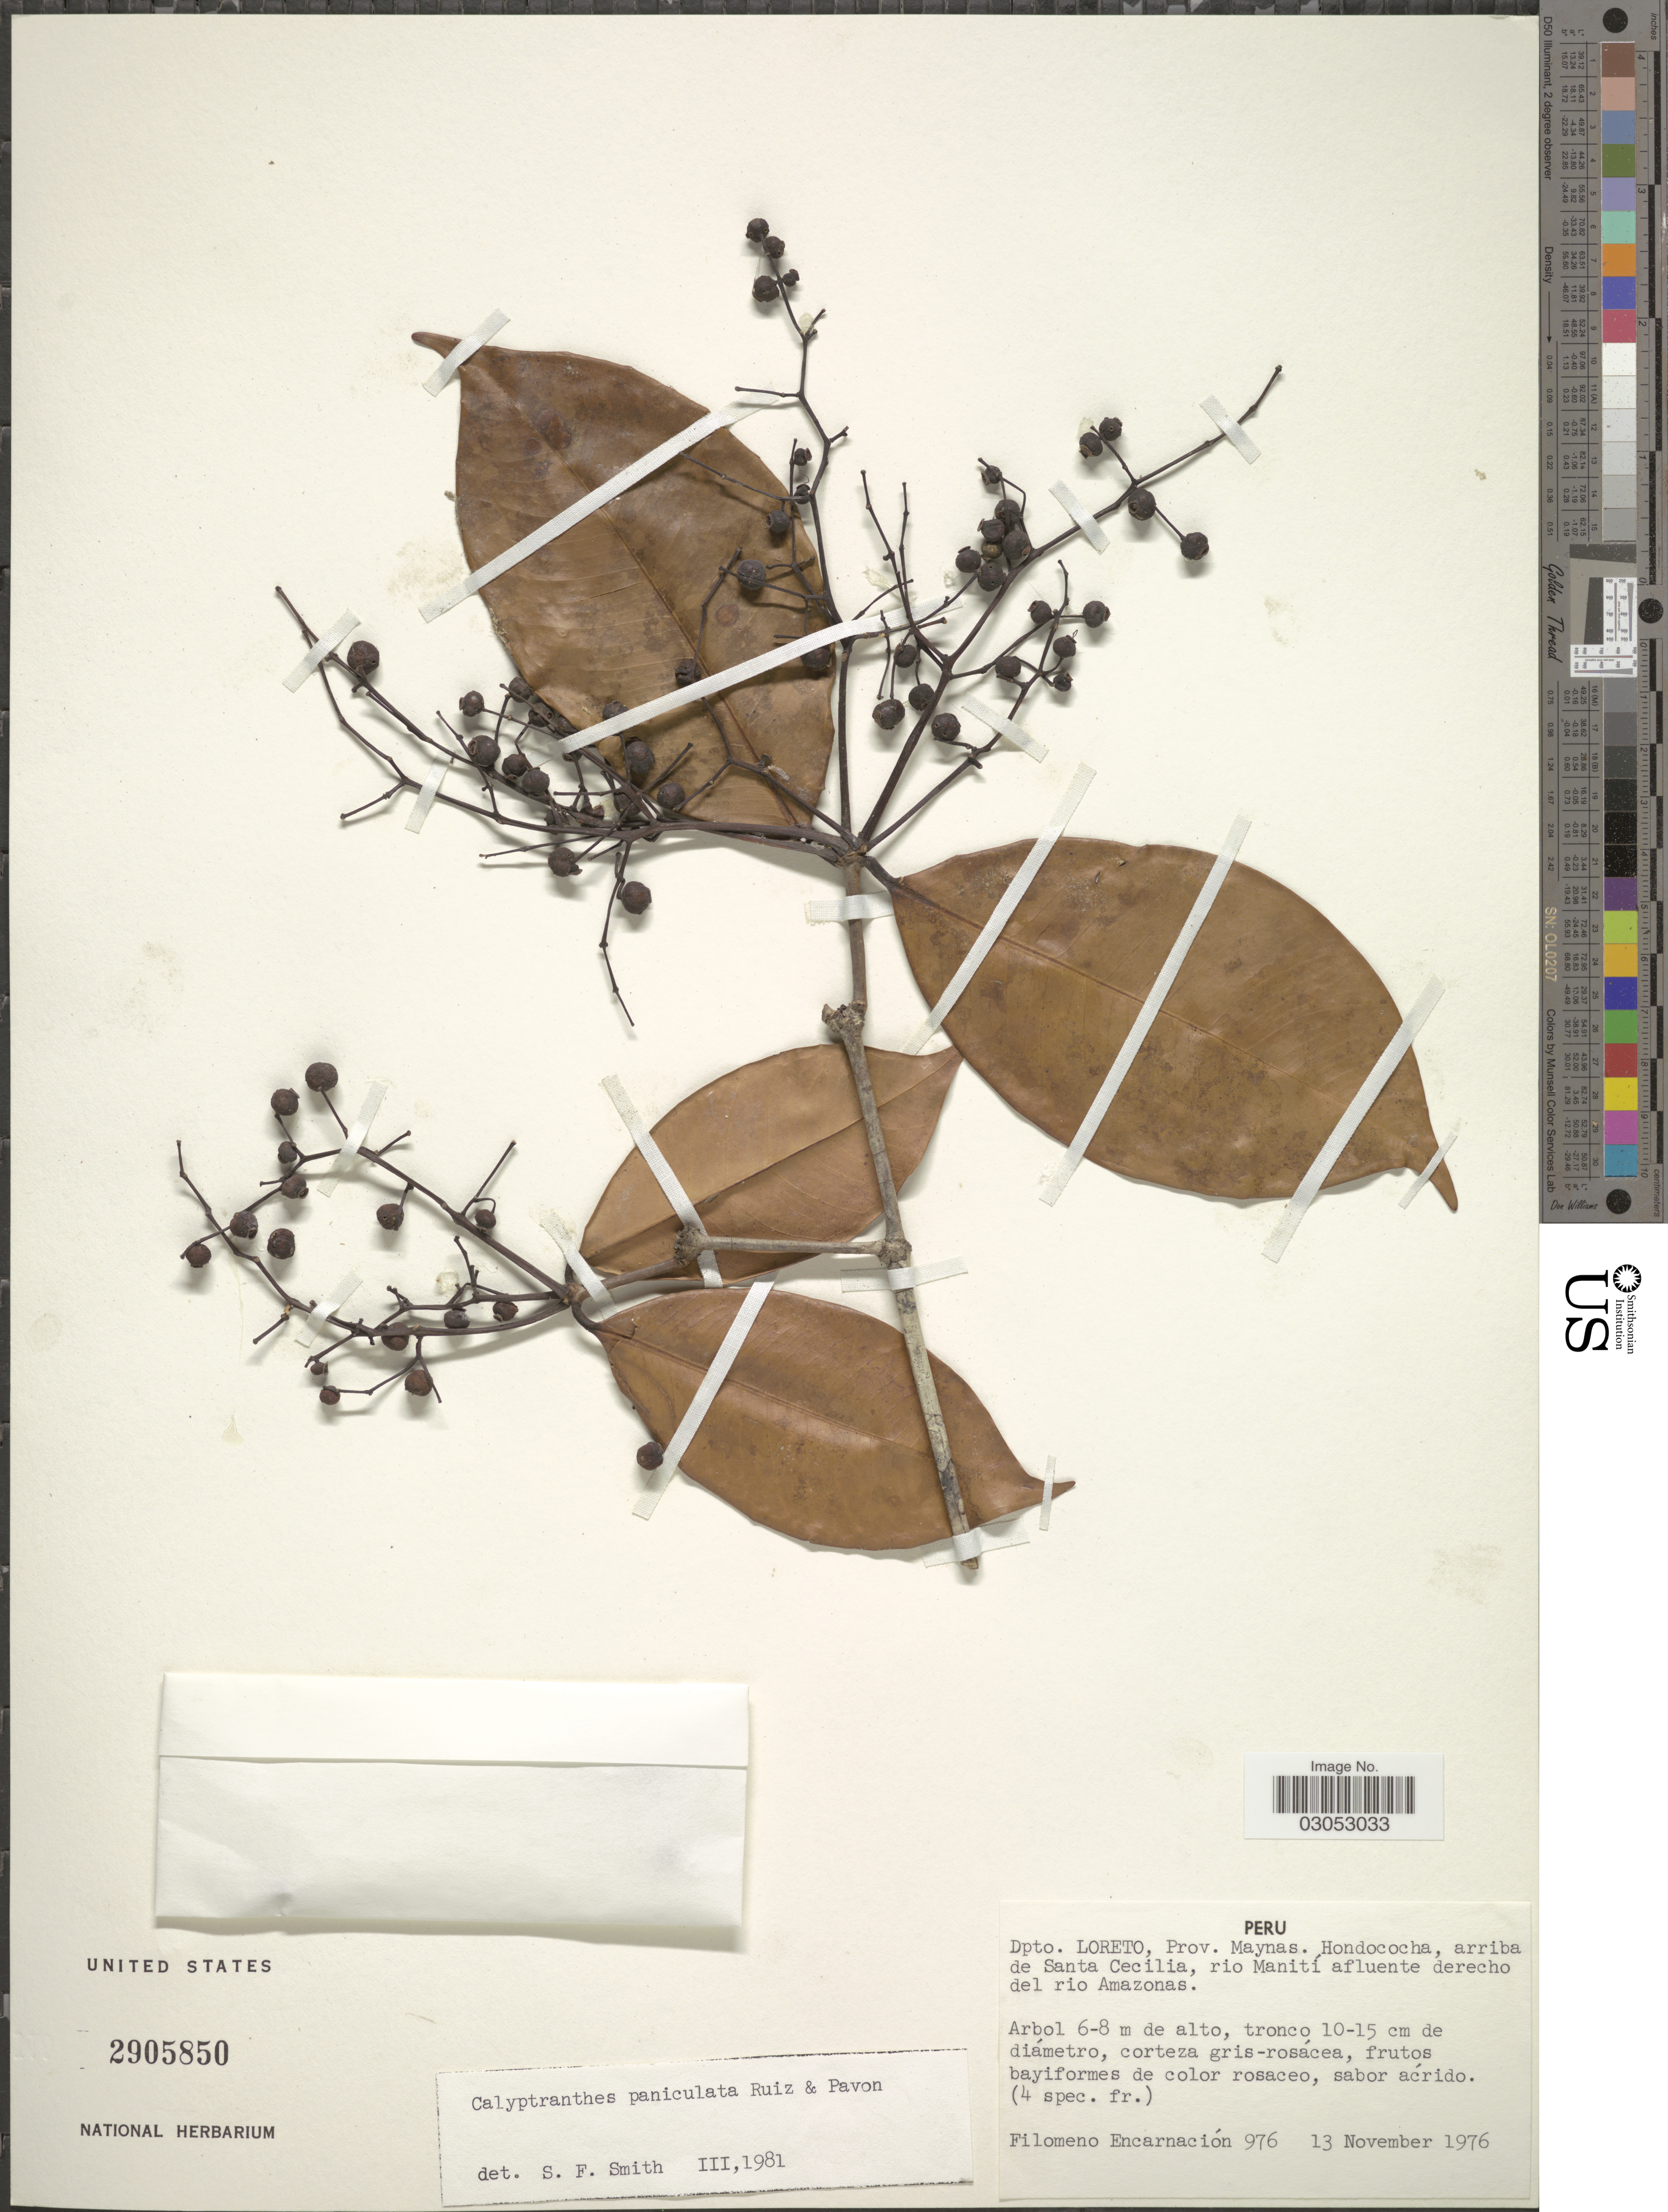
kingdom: Plantae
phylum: Tracheophyta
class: Magnoliopsida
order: Myrtales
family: Myrtaceae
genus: Myrcia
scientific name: Myrcia megapaniculata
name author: A.R. Lourenço & E. Lucas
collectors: F. Encarnación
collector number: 976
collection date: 1976-11-13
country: Peru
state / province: Loreto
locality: Dpto. Loreto, Prov. Maynas. Hondococha, arriba de Santa Cecilia, rio Manití afluente derecho del rio Amazonas.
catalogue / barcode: US 2905850